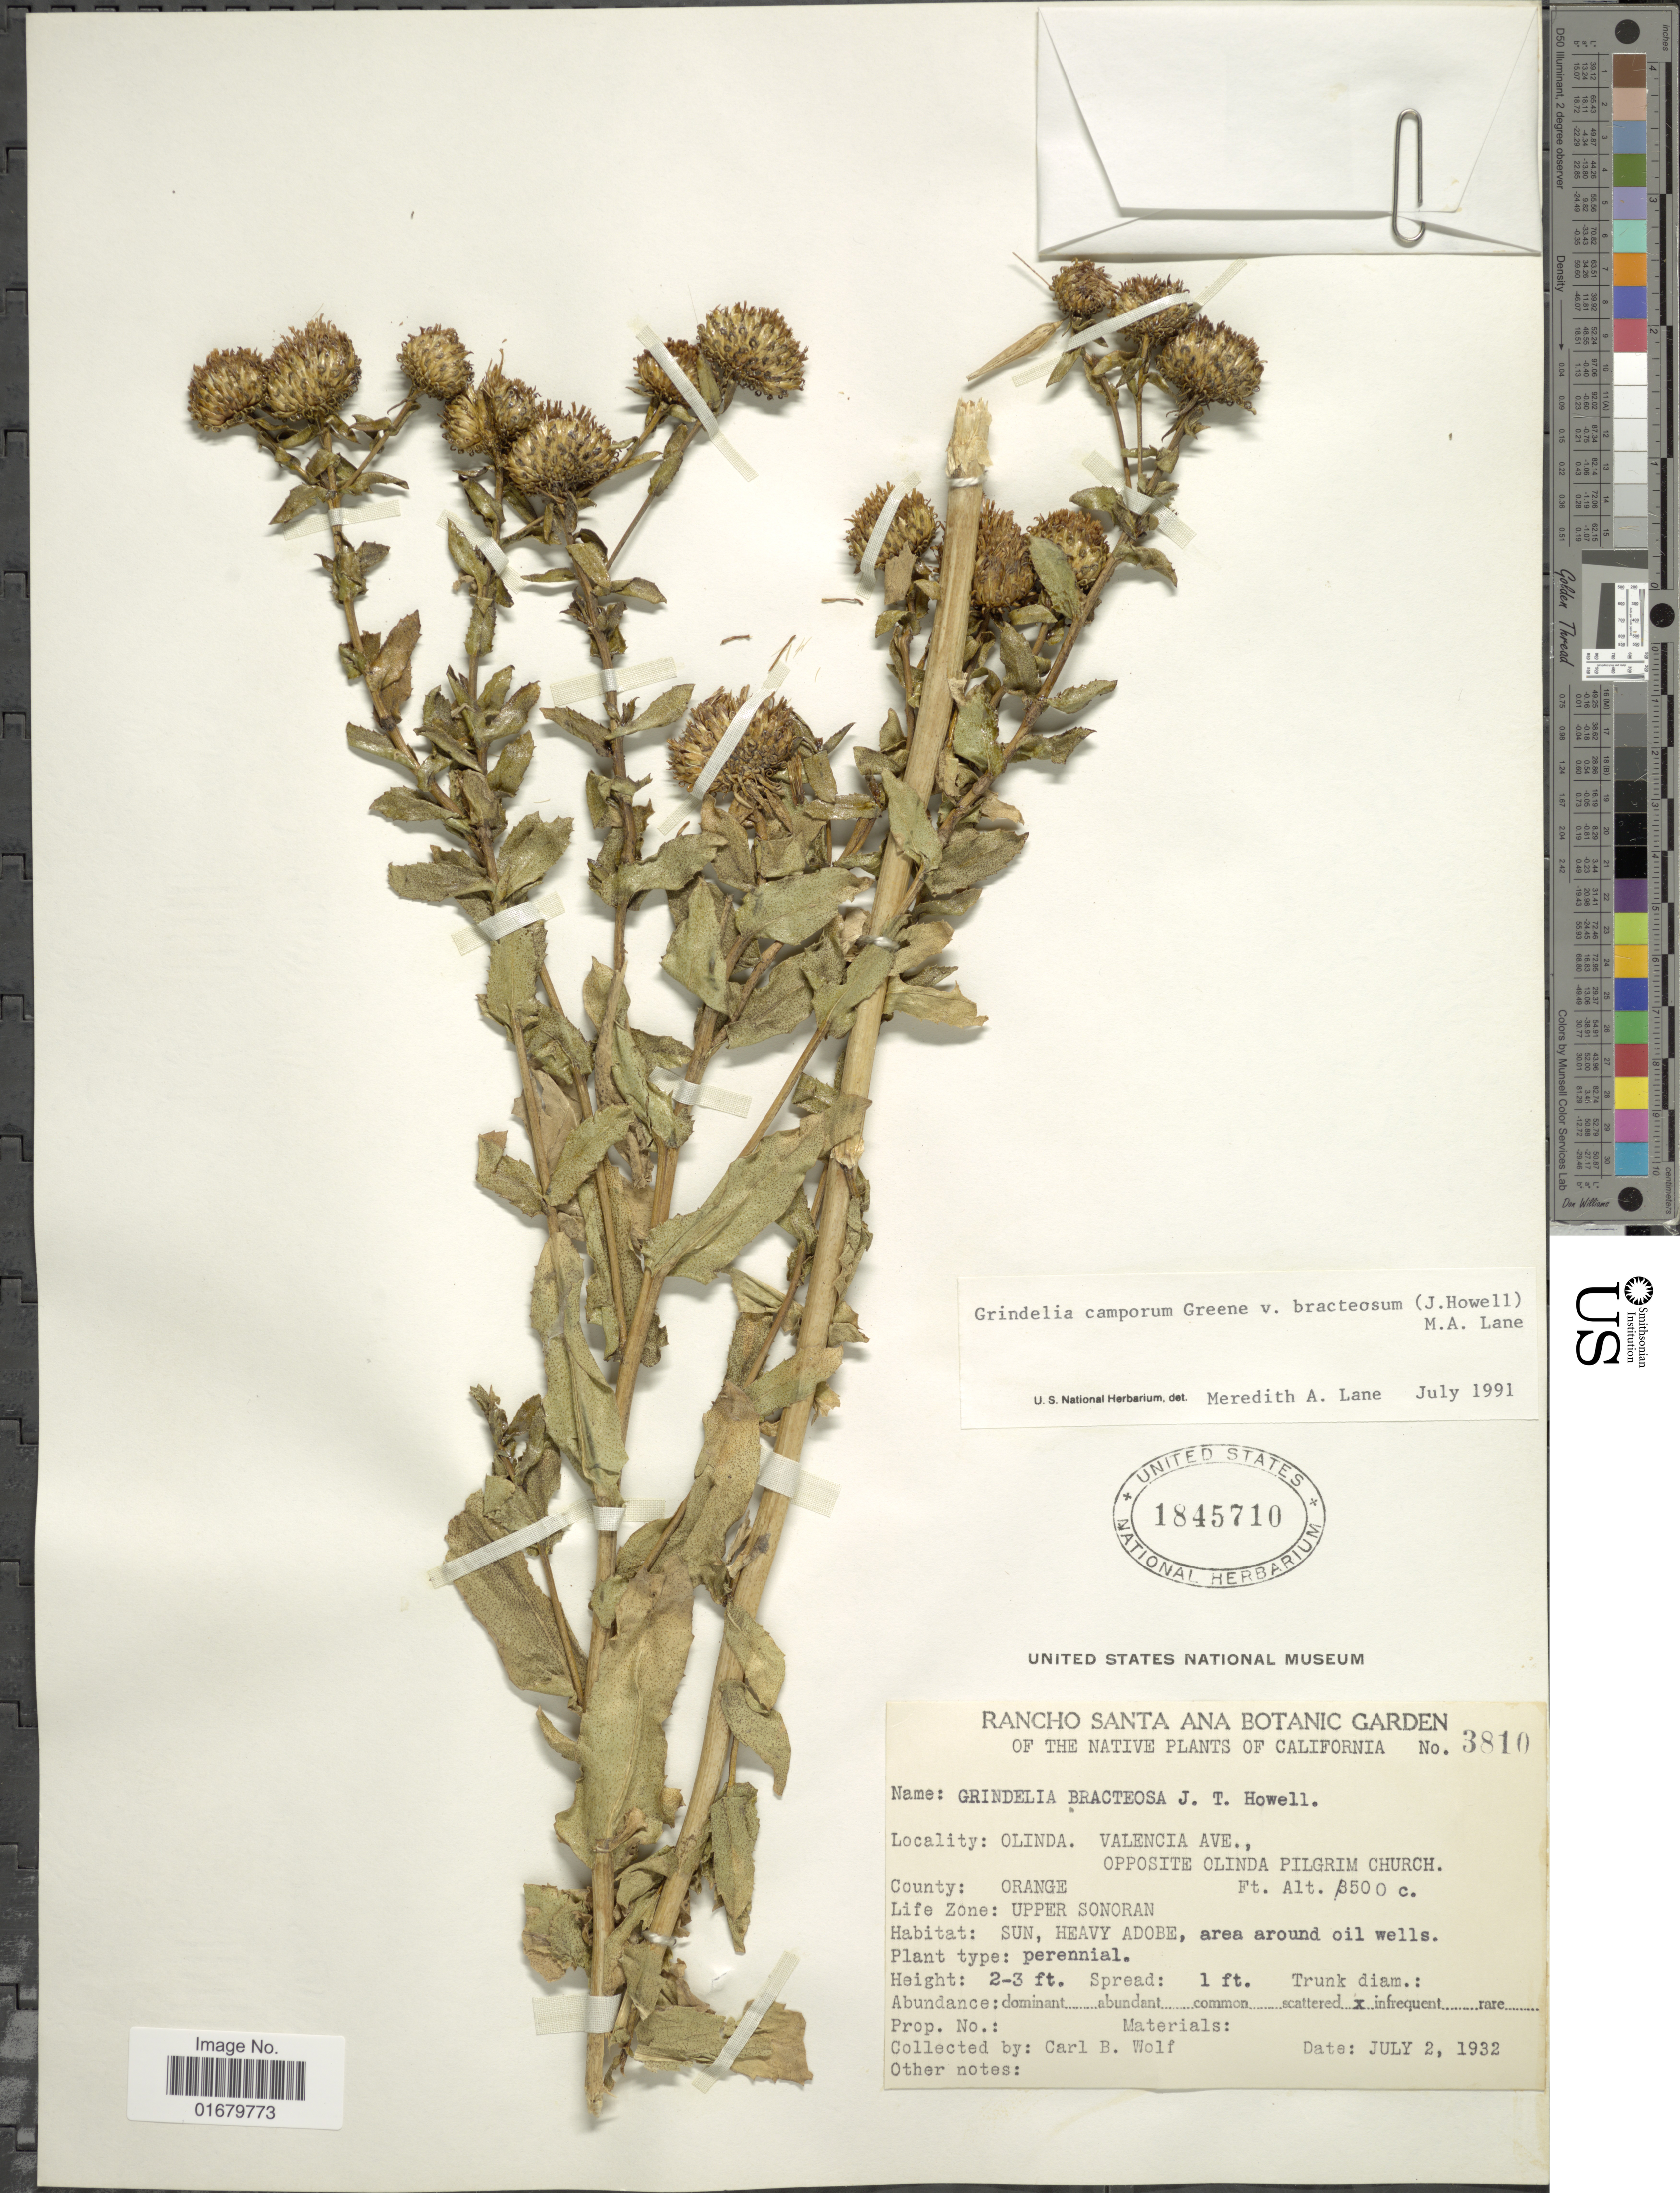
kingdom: Plantae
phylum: Tracheophyta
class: Magnoliopsida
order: Asterales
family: Asteraceae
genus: Grindelia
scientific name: Grindelia camporum var. bracteosa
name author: (J. Howell) M.A. Lane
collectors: C. B. Wolf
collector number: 3810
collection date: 1932-07-02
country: United States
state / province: California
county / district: Orange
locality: Rancho Santa Ana Botanic Garden of the Native Plants, Olinda, Valencia Ave., opposite Olinda Pilgrim Church, County: Orange.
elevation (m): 1067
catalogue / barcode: US 1845710